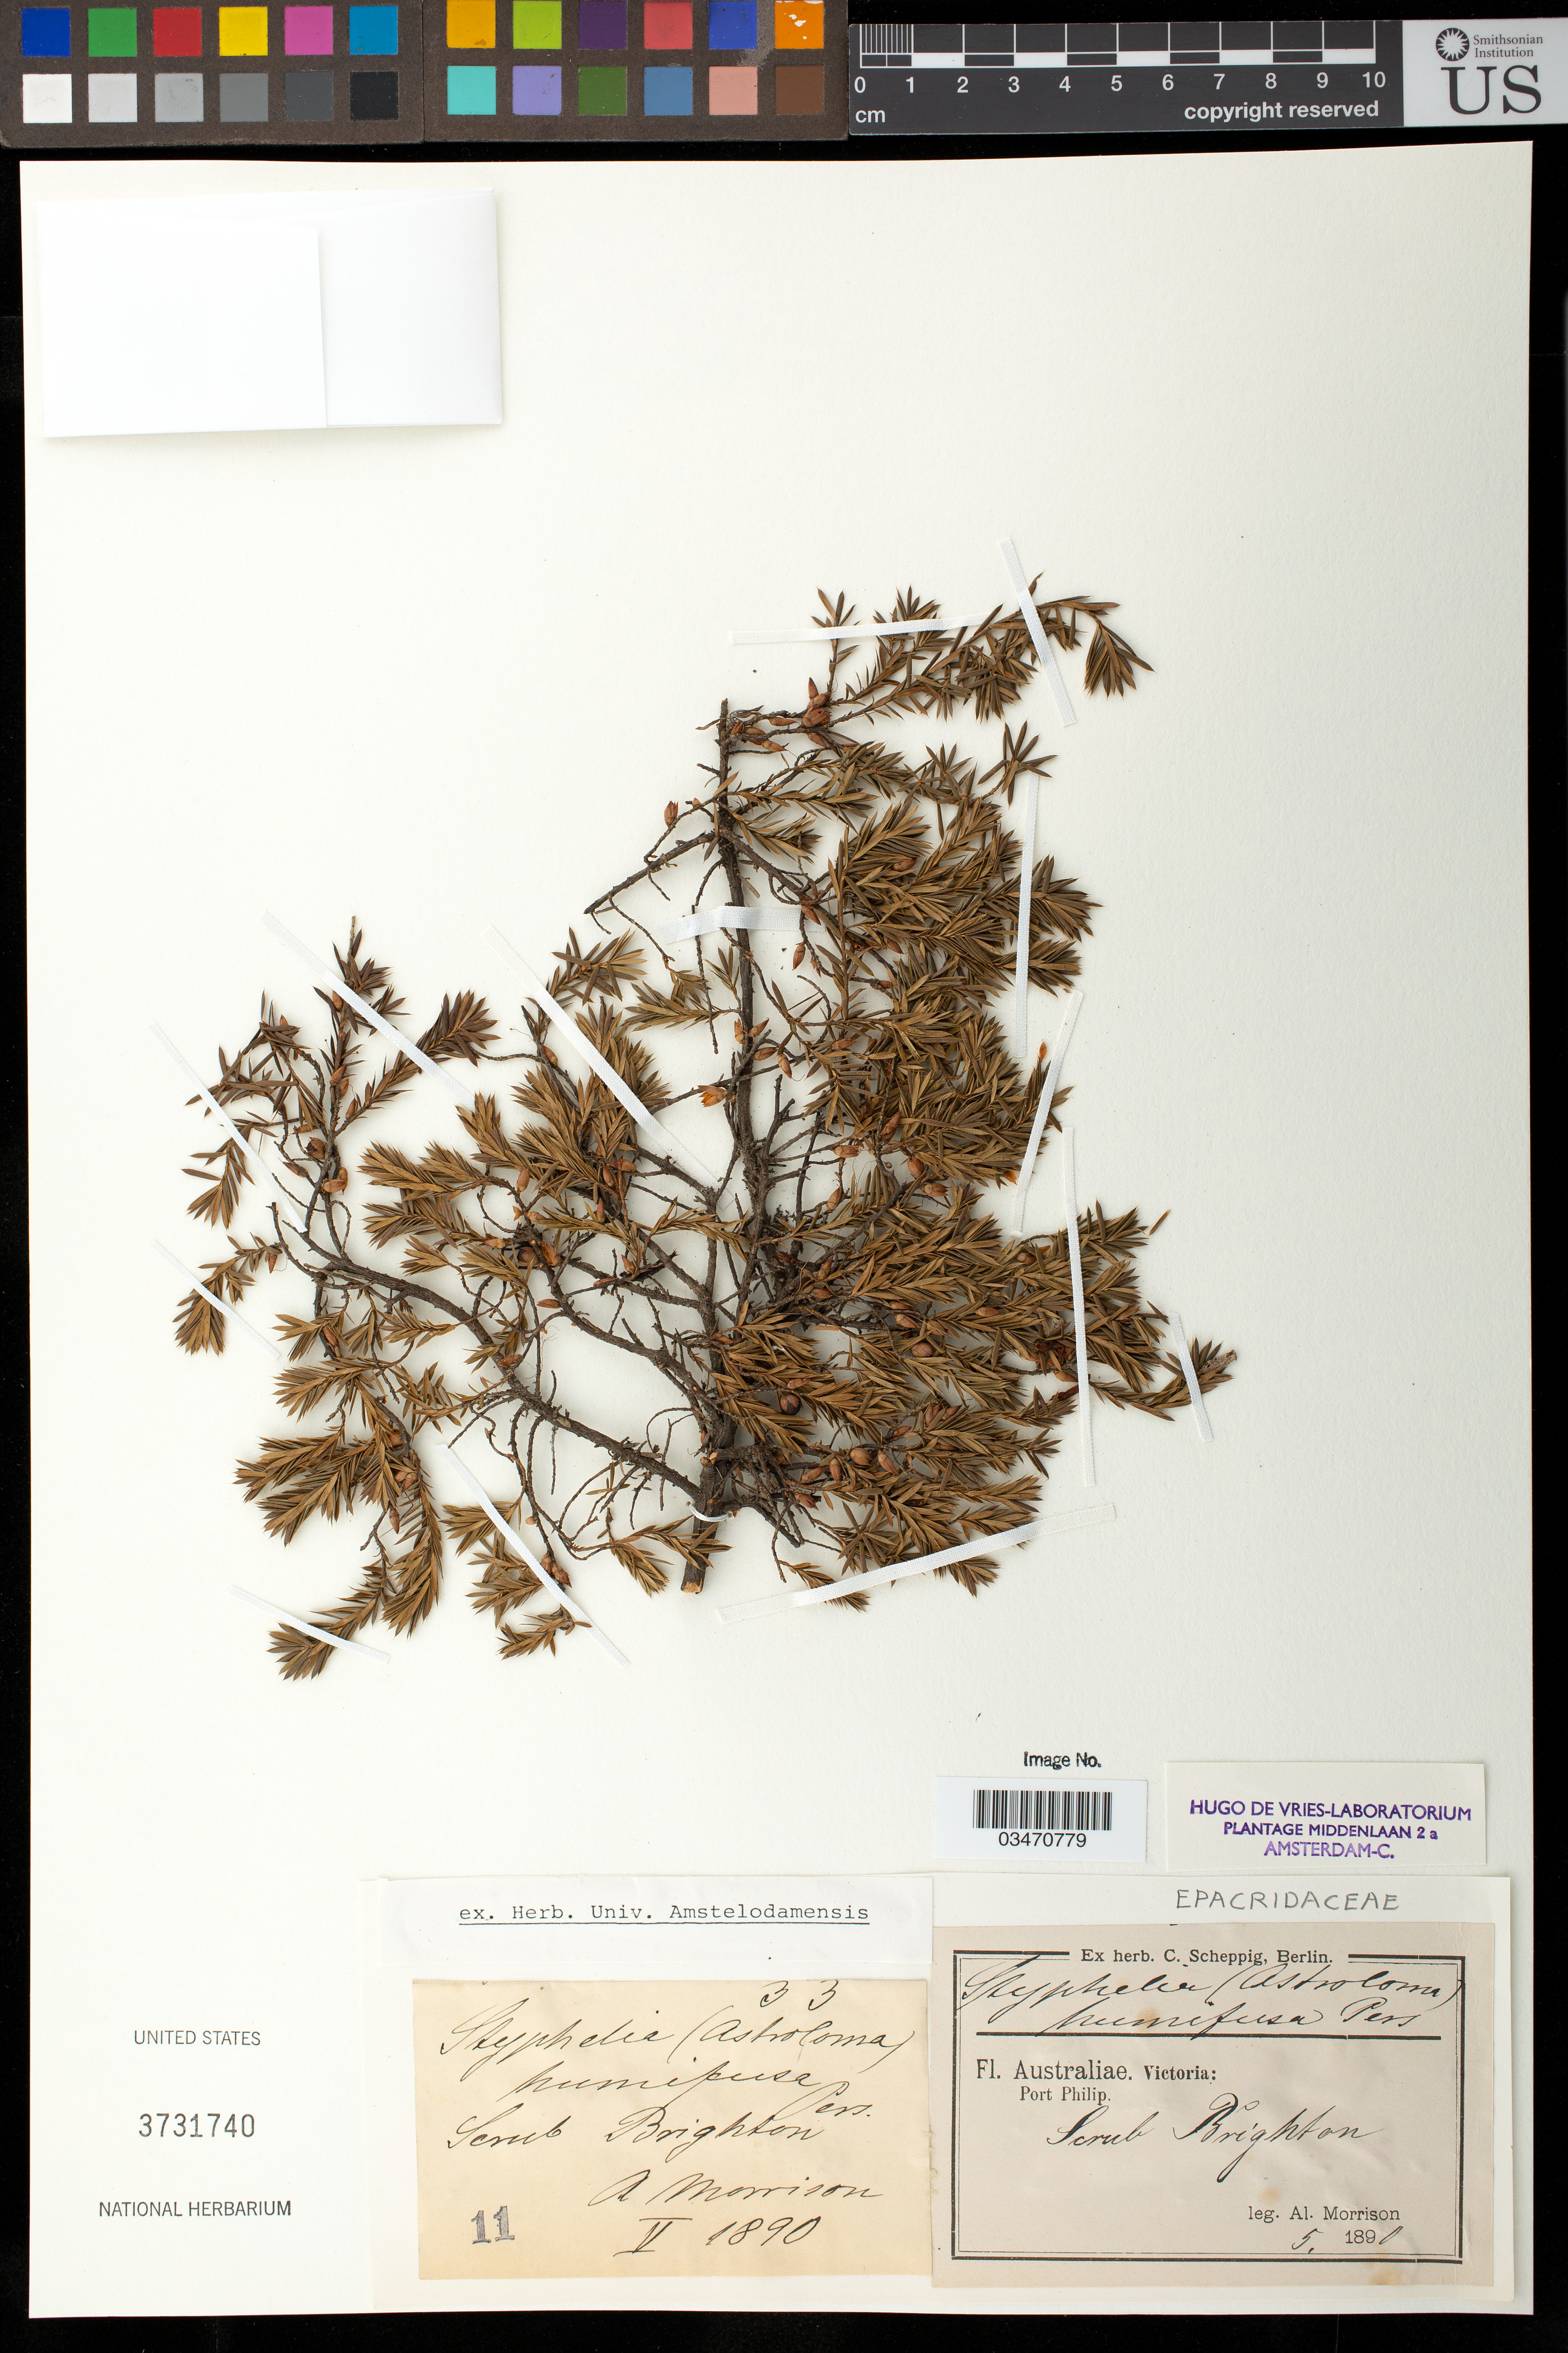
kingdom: Plantae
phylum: Tracheophyta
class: Magnoliopsida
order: Ericales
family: Ericaceae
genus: Styphelia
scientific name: Styphelia humifusa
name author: (Cav.) Pers.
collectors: A. Morrison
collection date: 1890-05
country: Australia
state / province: Victoria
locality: Port Philip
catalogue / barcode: US 3731740